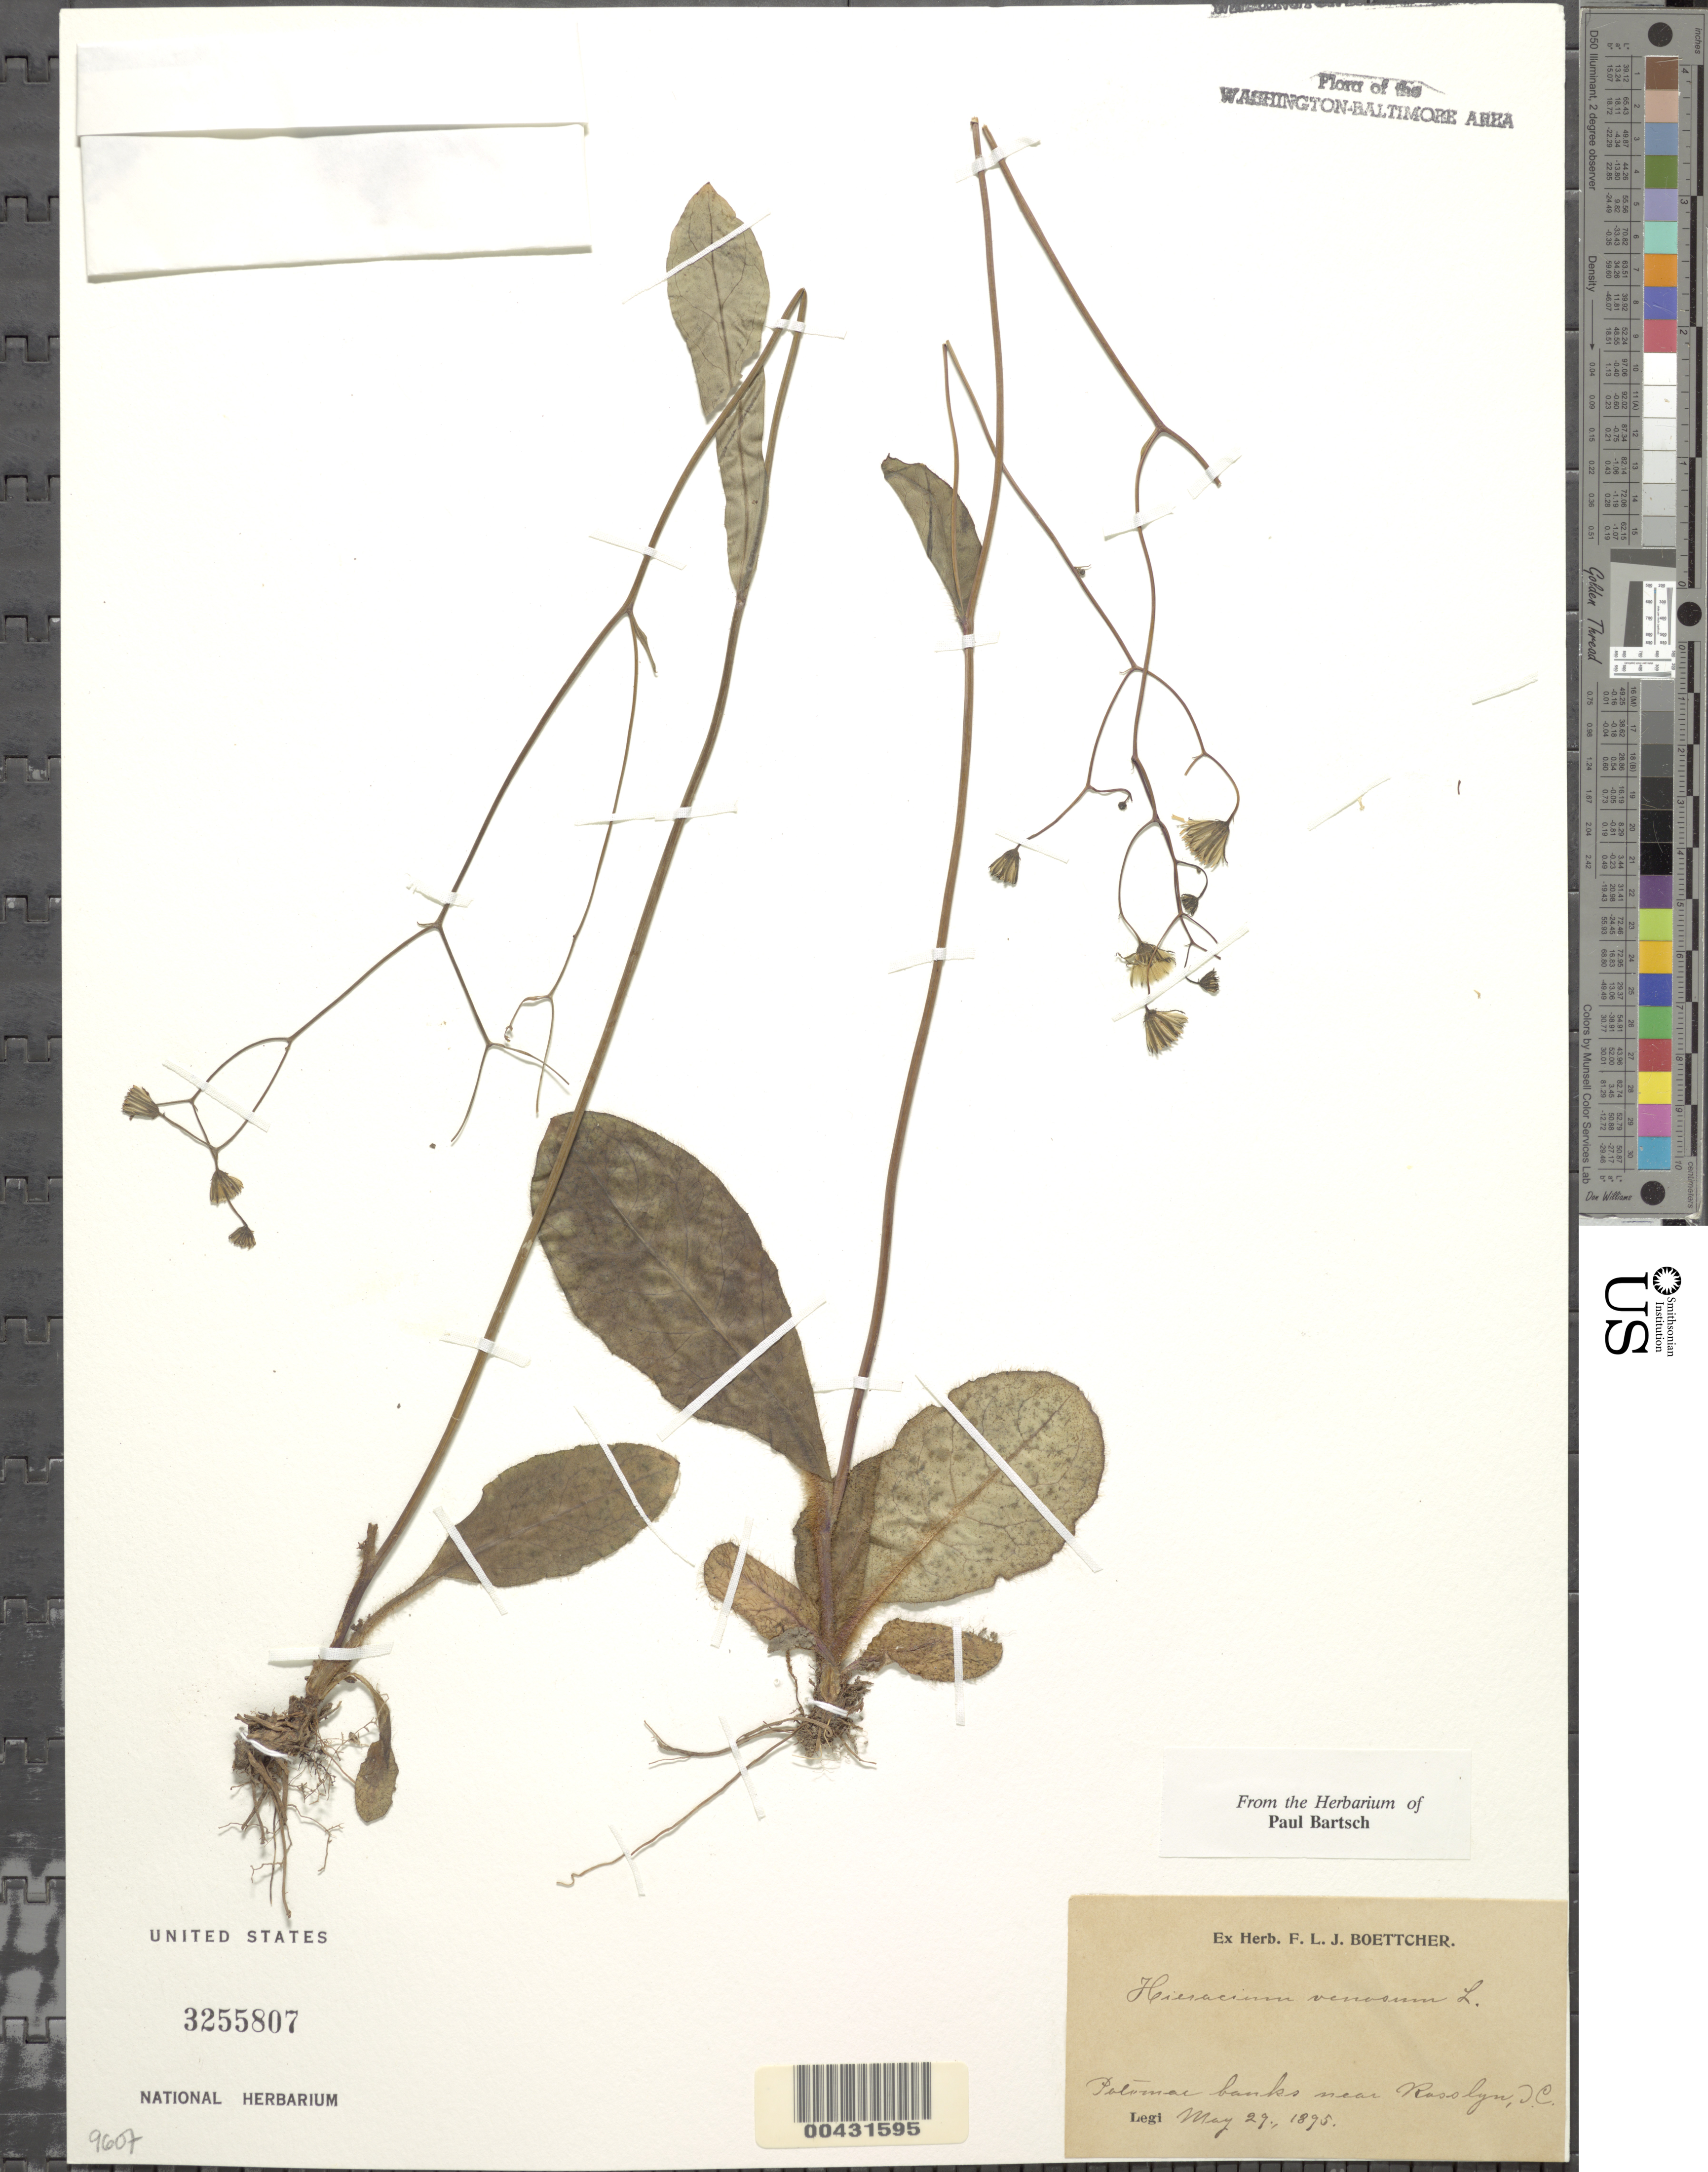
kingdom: Plantae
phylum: Tracheophyta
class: Magnoliopsida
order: Asterales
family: Asteraceae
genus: Hieracium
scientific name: Hieracium venosum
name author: L.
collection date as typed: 29 May 1895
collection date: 1895-05-29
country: United States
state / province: Virginia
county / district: Arlington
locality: Rosslyn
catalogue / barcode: US 3255807